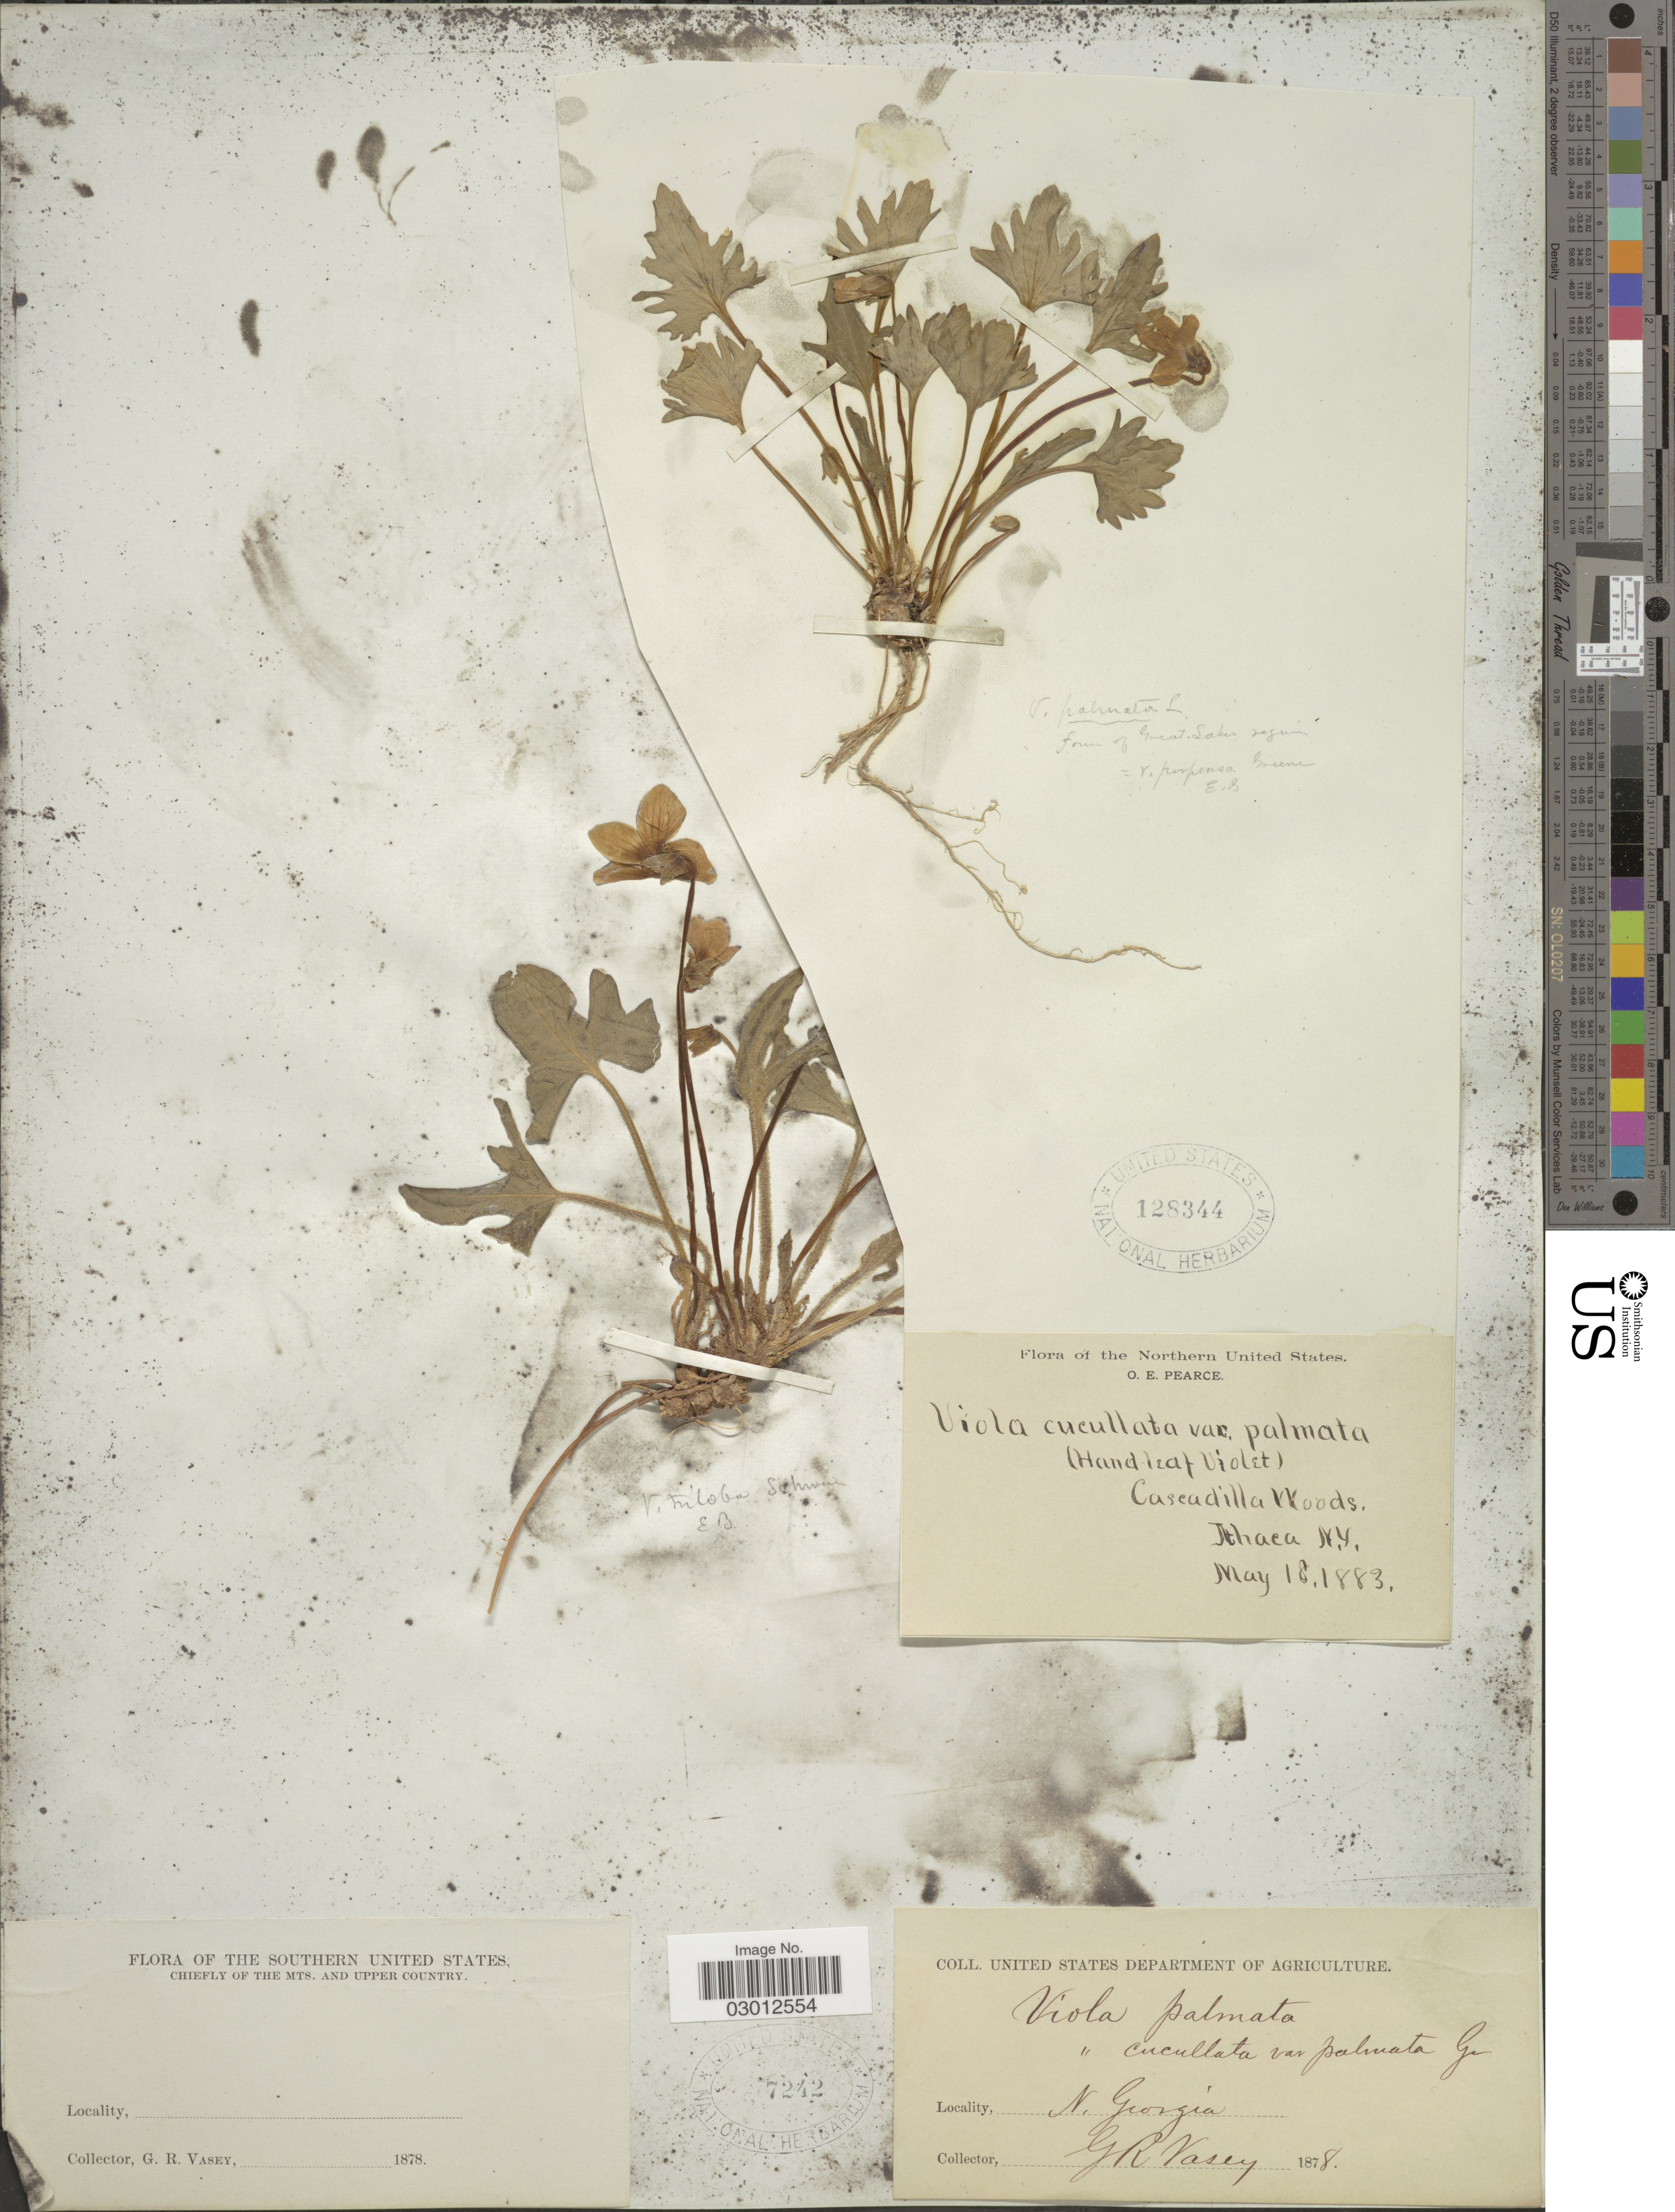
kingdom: Plantae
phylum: Tracheophyta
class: Magnoliopsida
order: Malpighiales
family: Violaceae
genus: Viola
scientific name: Viola palmata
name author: L.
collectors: O. E. Pearce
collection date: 1883-05-18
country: United States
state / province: New York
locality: Northern United States. Cascadilla Woods. Ithaca.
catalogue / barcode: US 128344